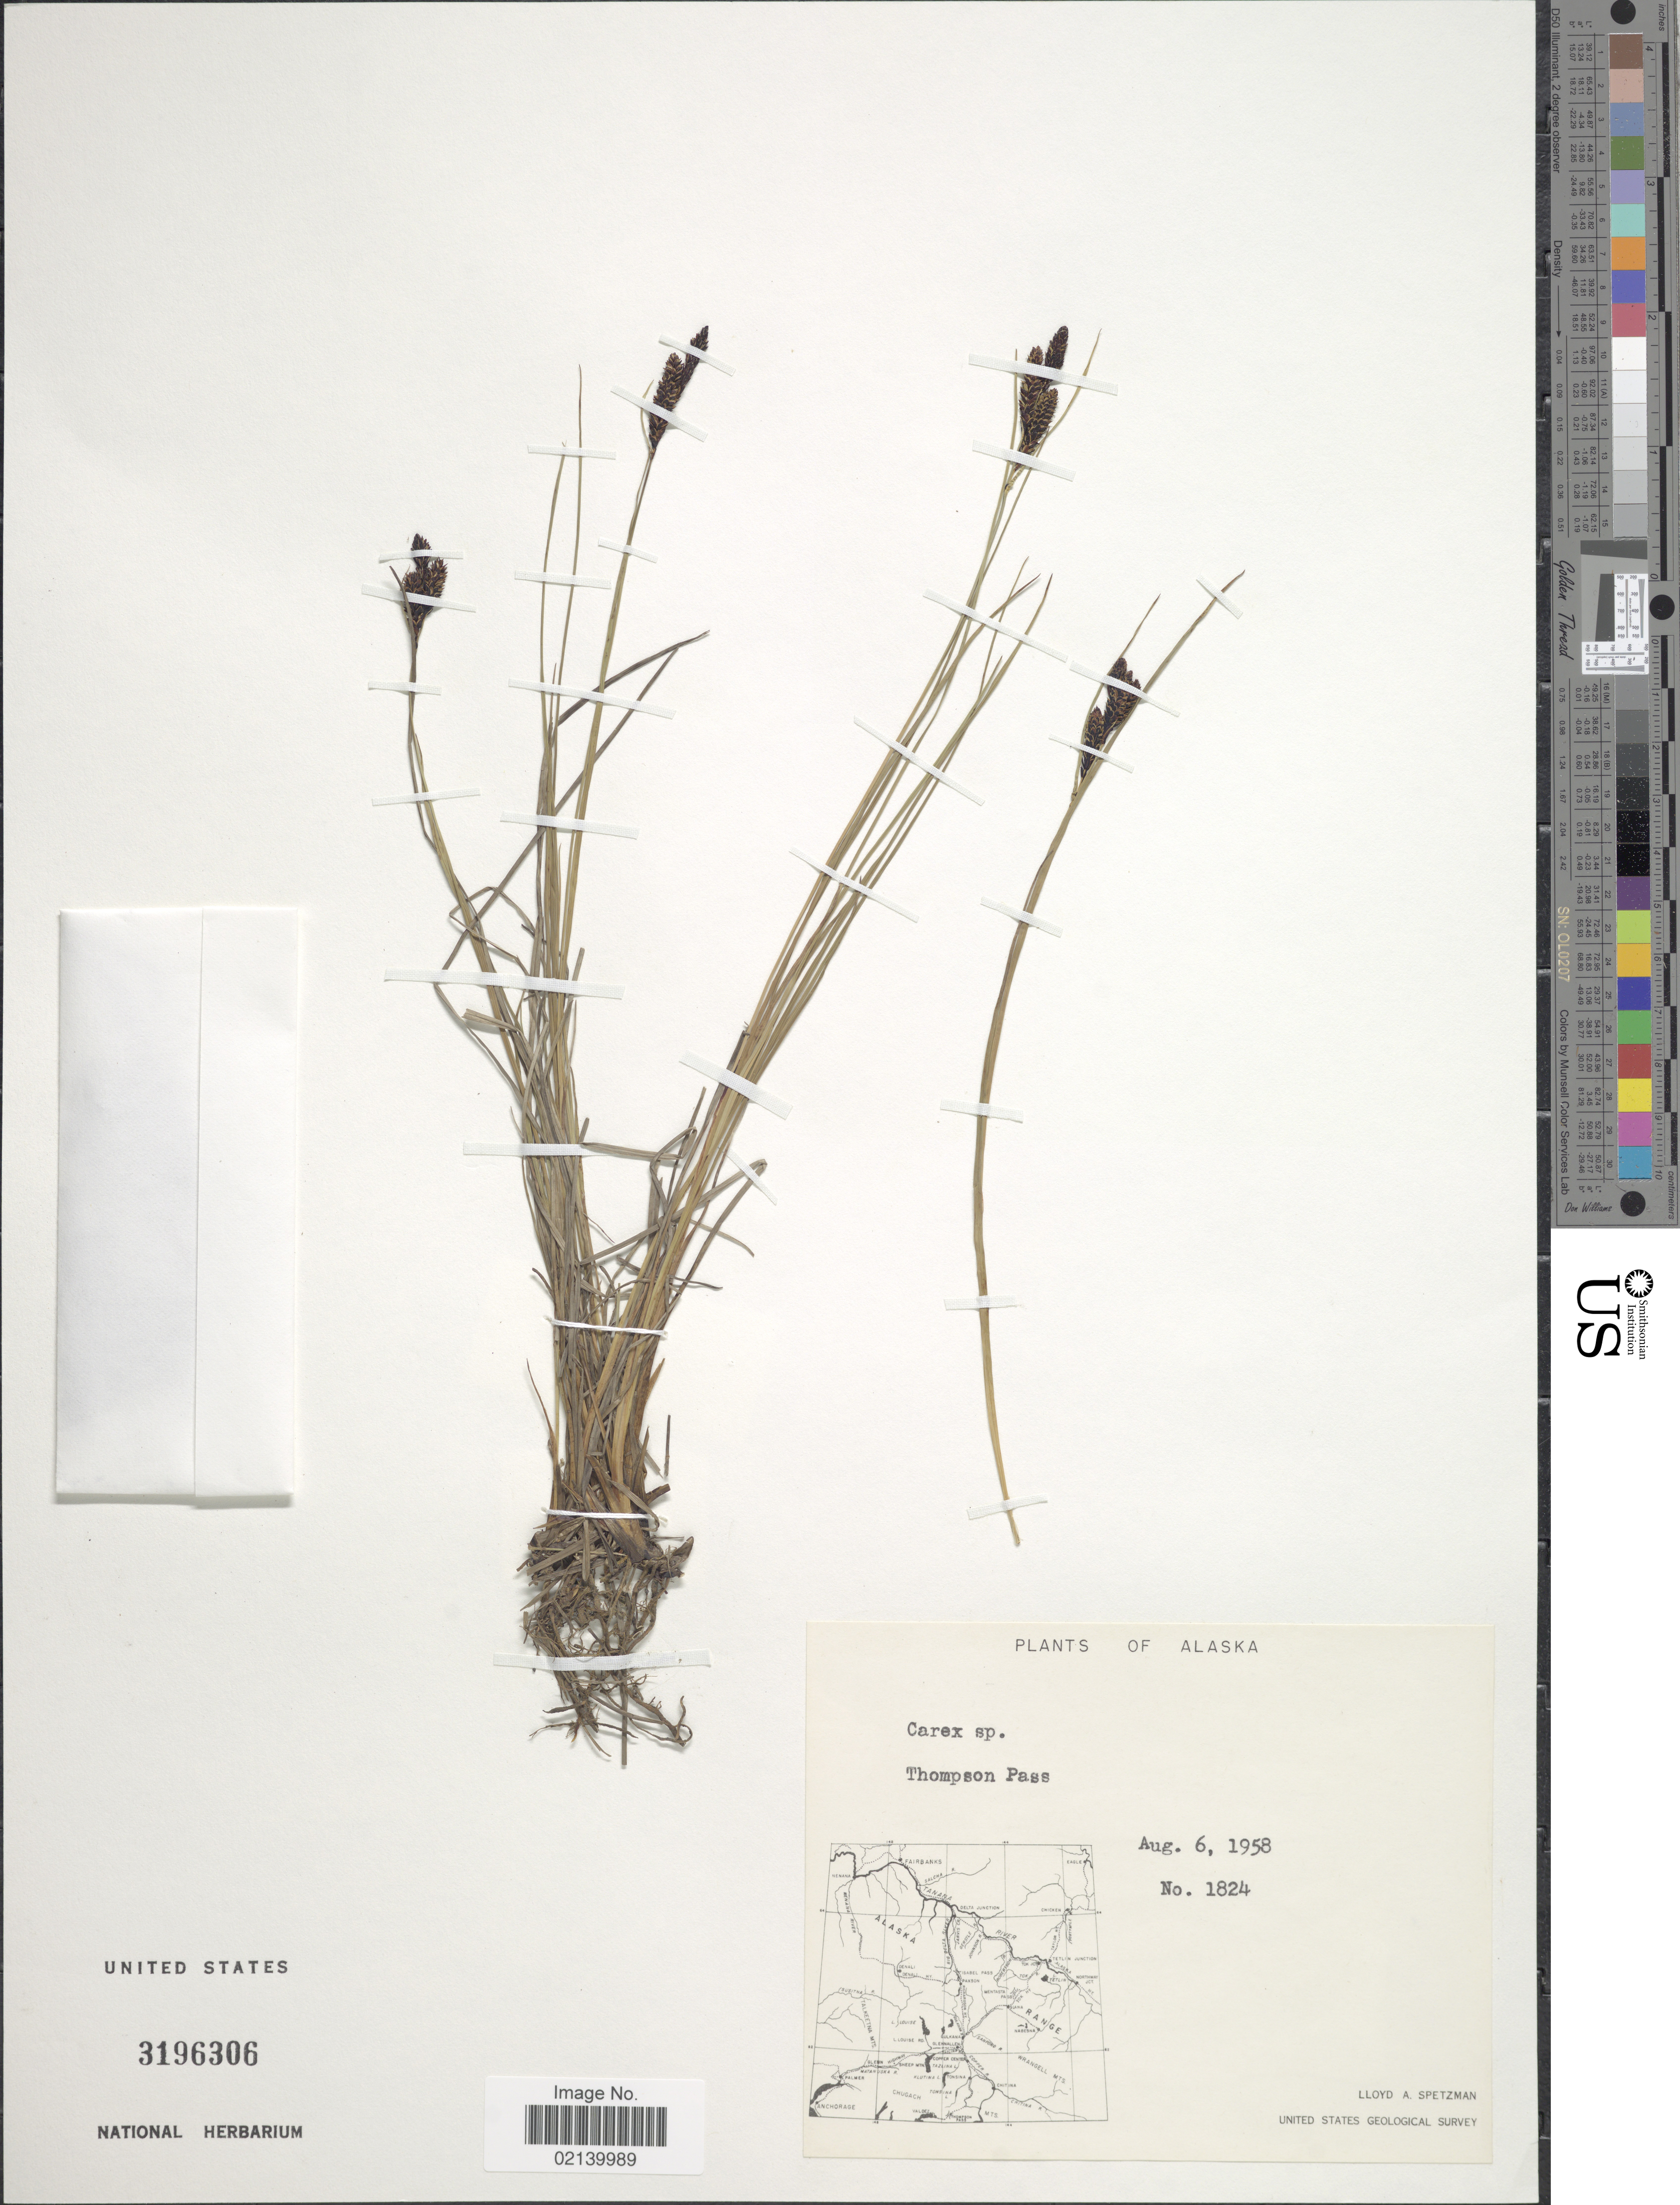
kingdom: Plantae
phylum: Tracheophyta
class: Liliopsida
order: Poales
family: Cyperaceae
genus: Carex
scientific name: Carex sp.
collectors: L. Spetzman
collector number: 1824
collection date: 1958-08-06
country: United States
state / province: Alaska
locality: Thompson Pass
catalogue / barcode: US 3196306